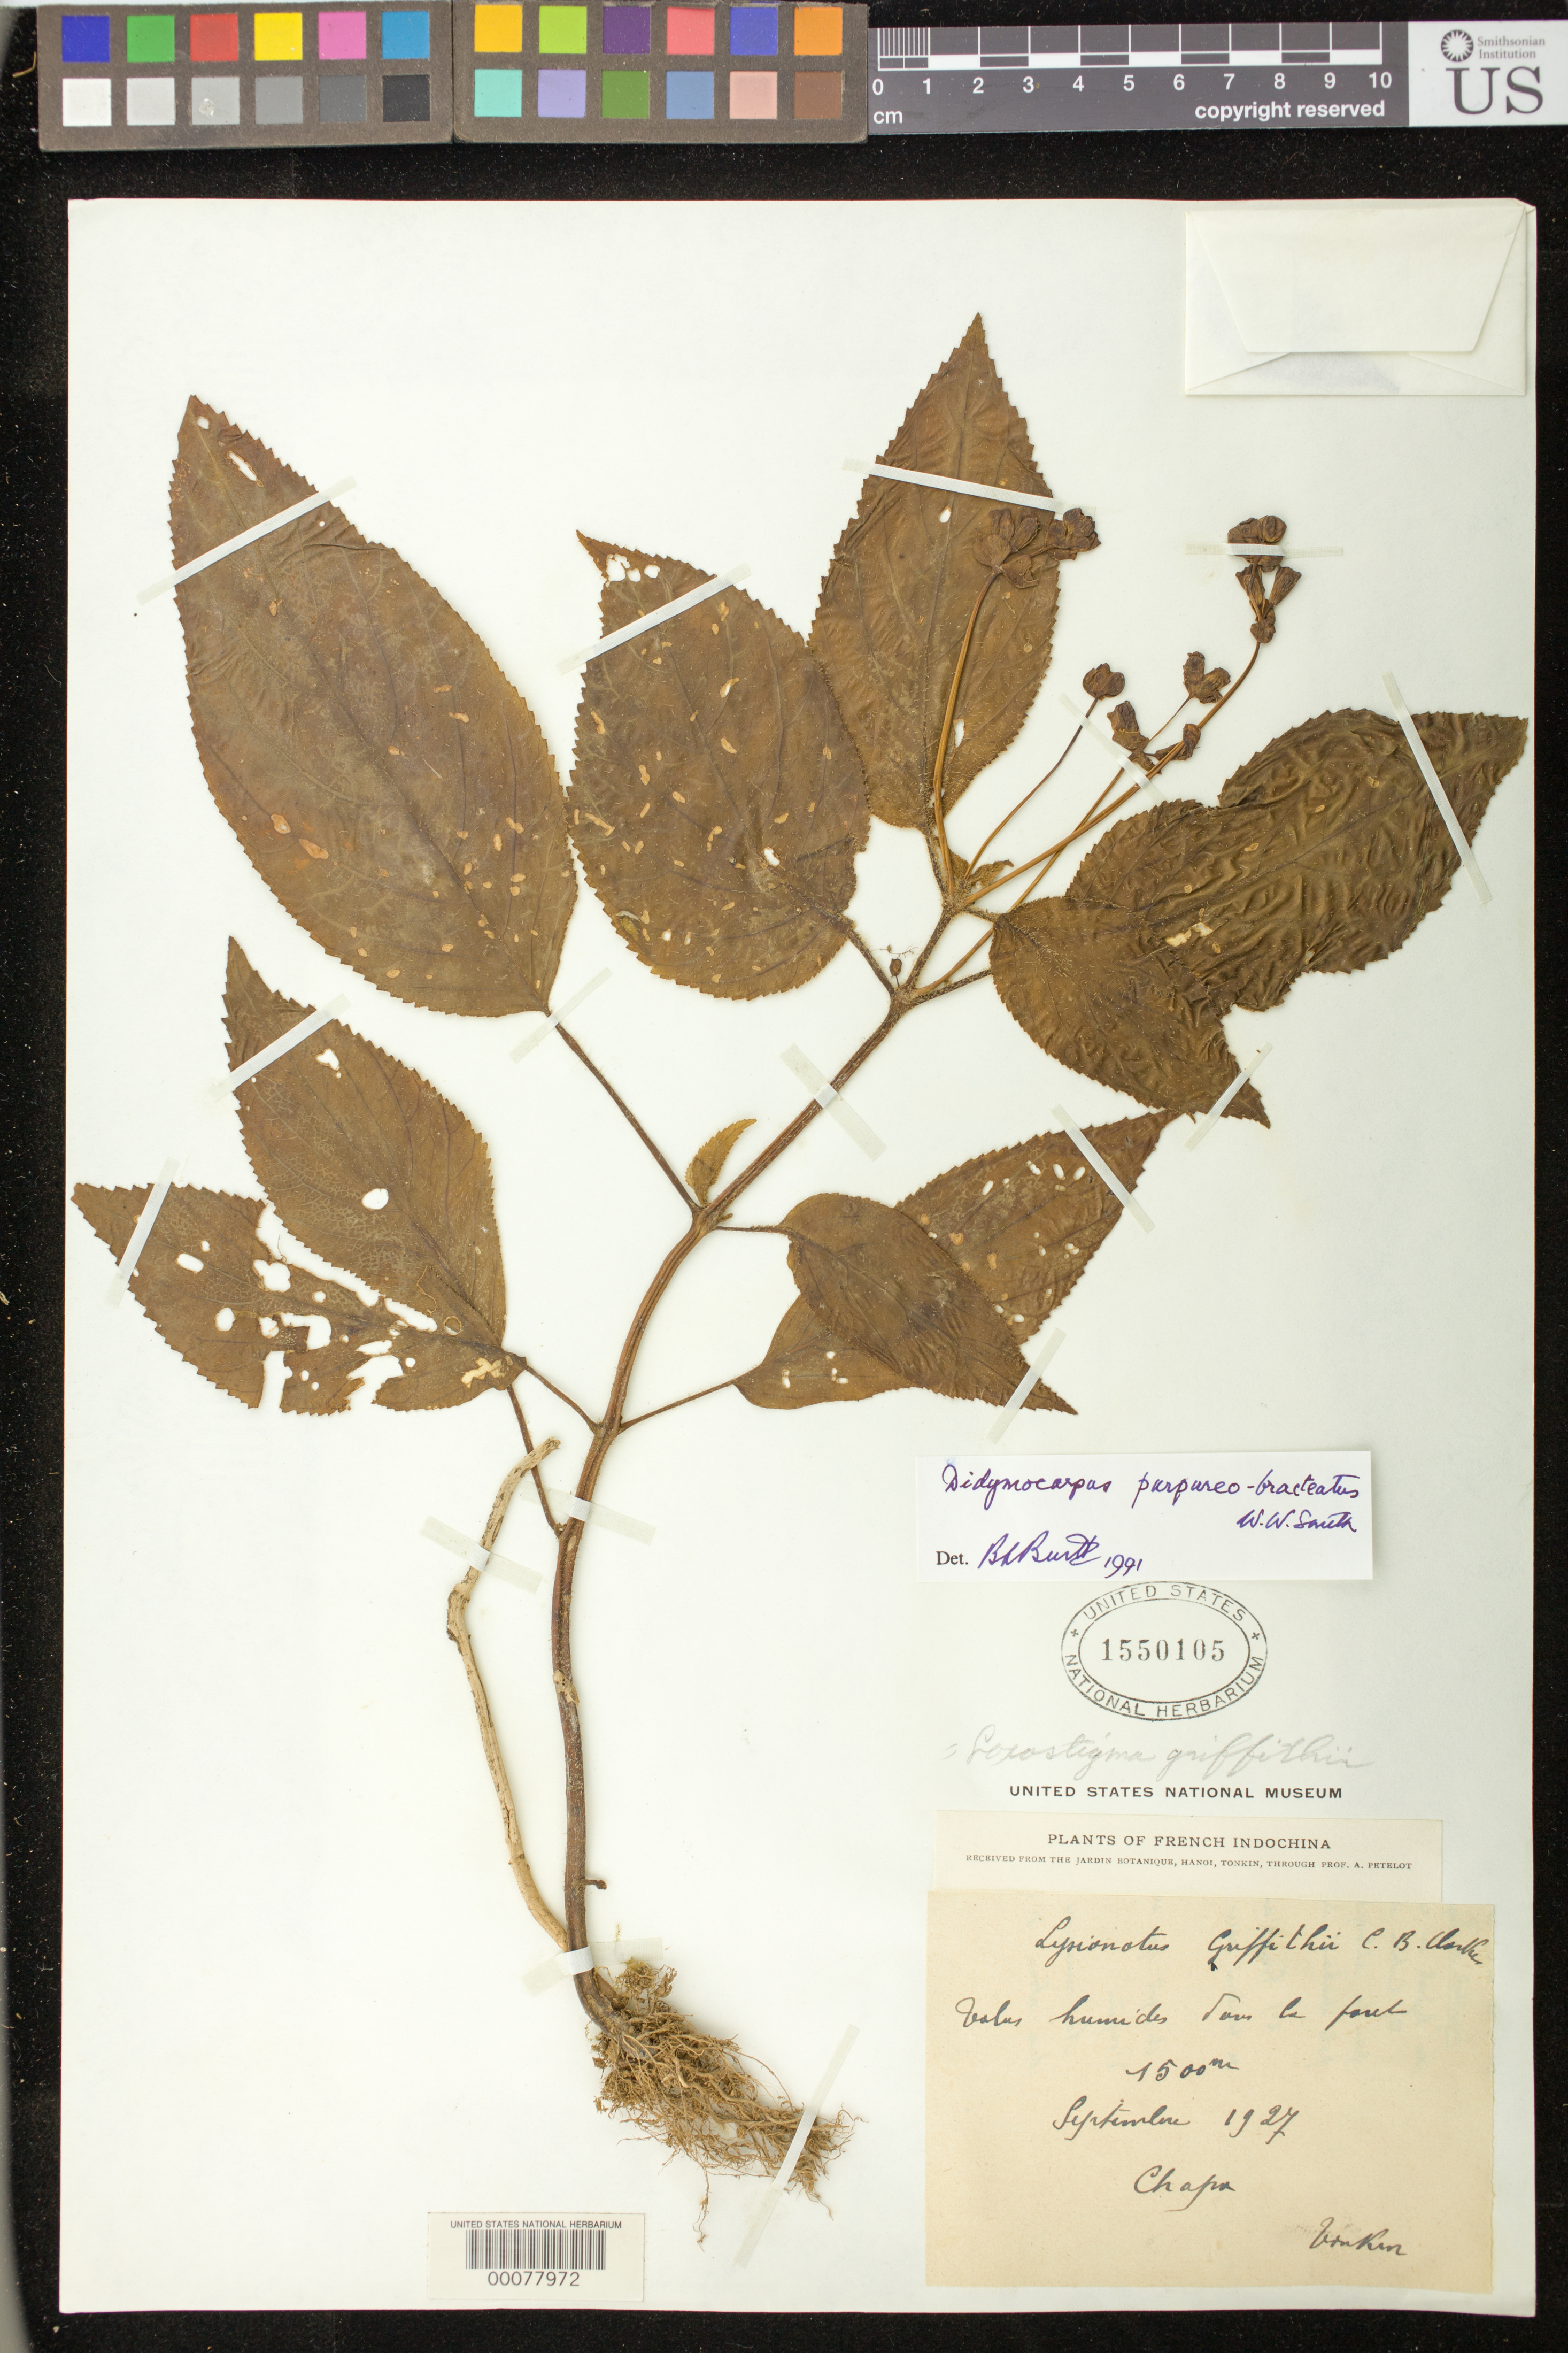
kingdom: Plantae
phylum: Tracheophyta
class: Magnoliopsida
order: Lamiales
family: Gesneriaceae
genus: Loxostigma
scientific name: Loxostigma griffithii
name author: (Wight) C.B. Clarke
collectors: A. Petelot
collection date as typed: Sep 1927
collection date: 1927-09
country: Vietnam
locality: Tonkin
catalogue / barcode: US 1550105